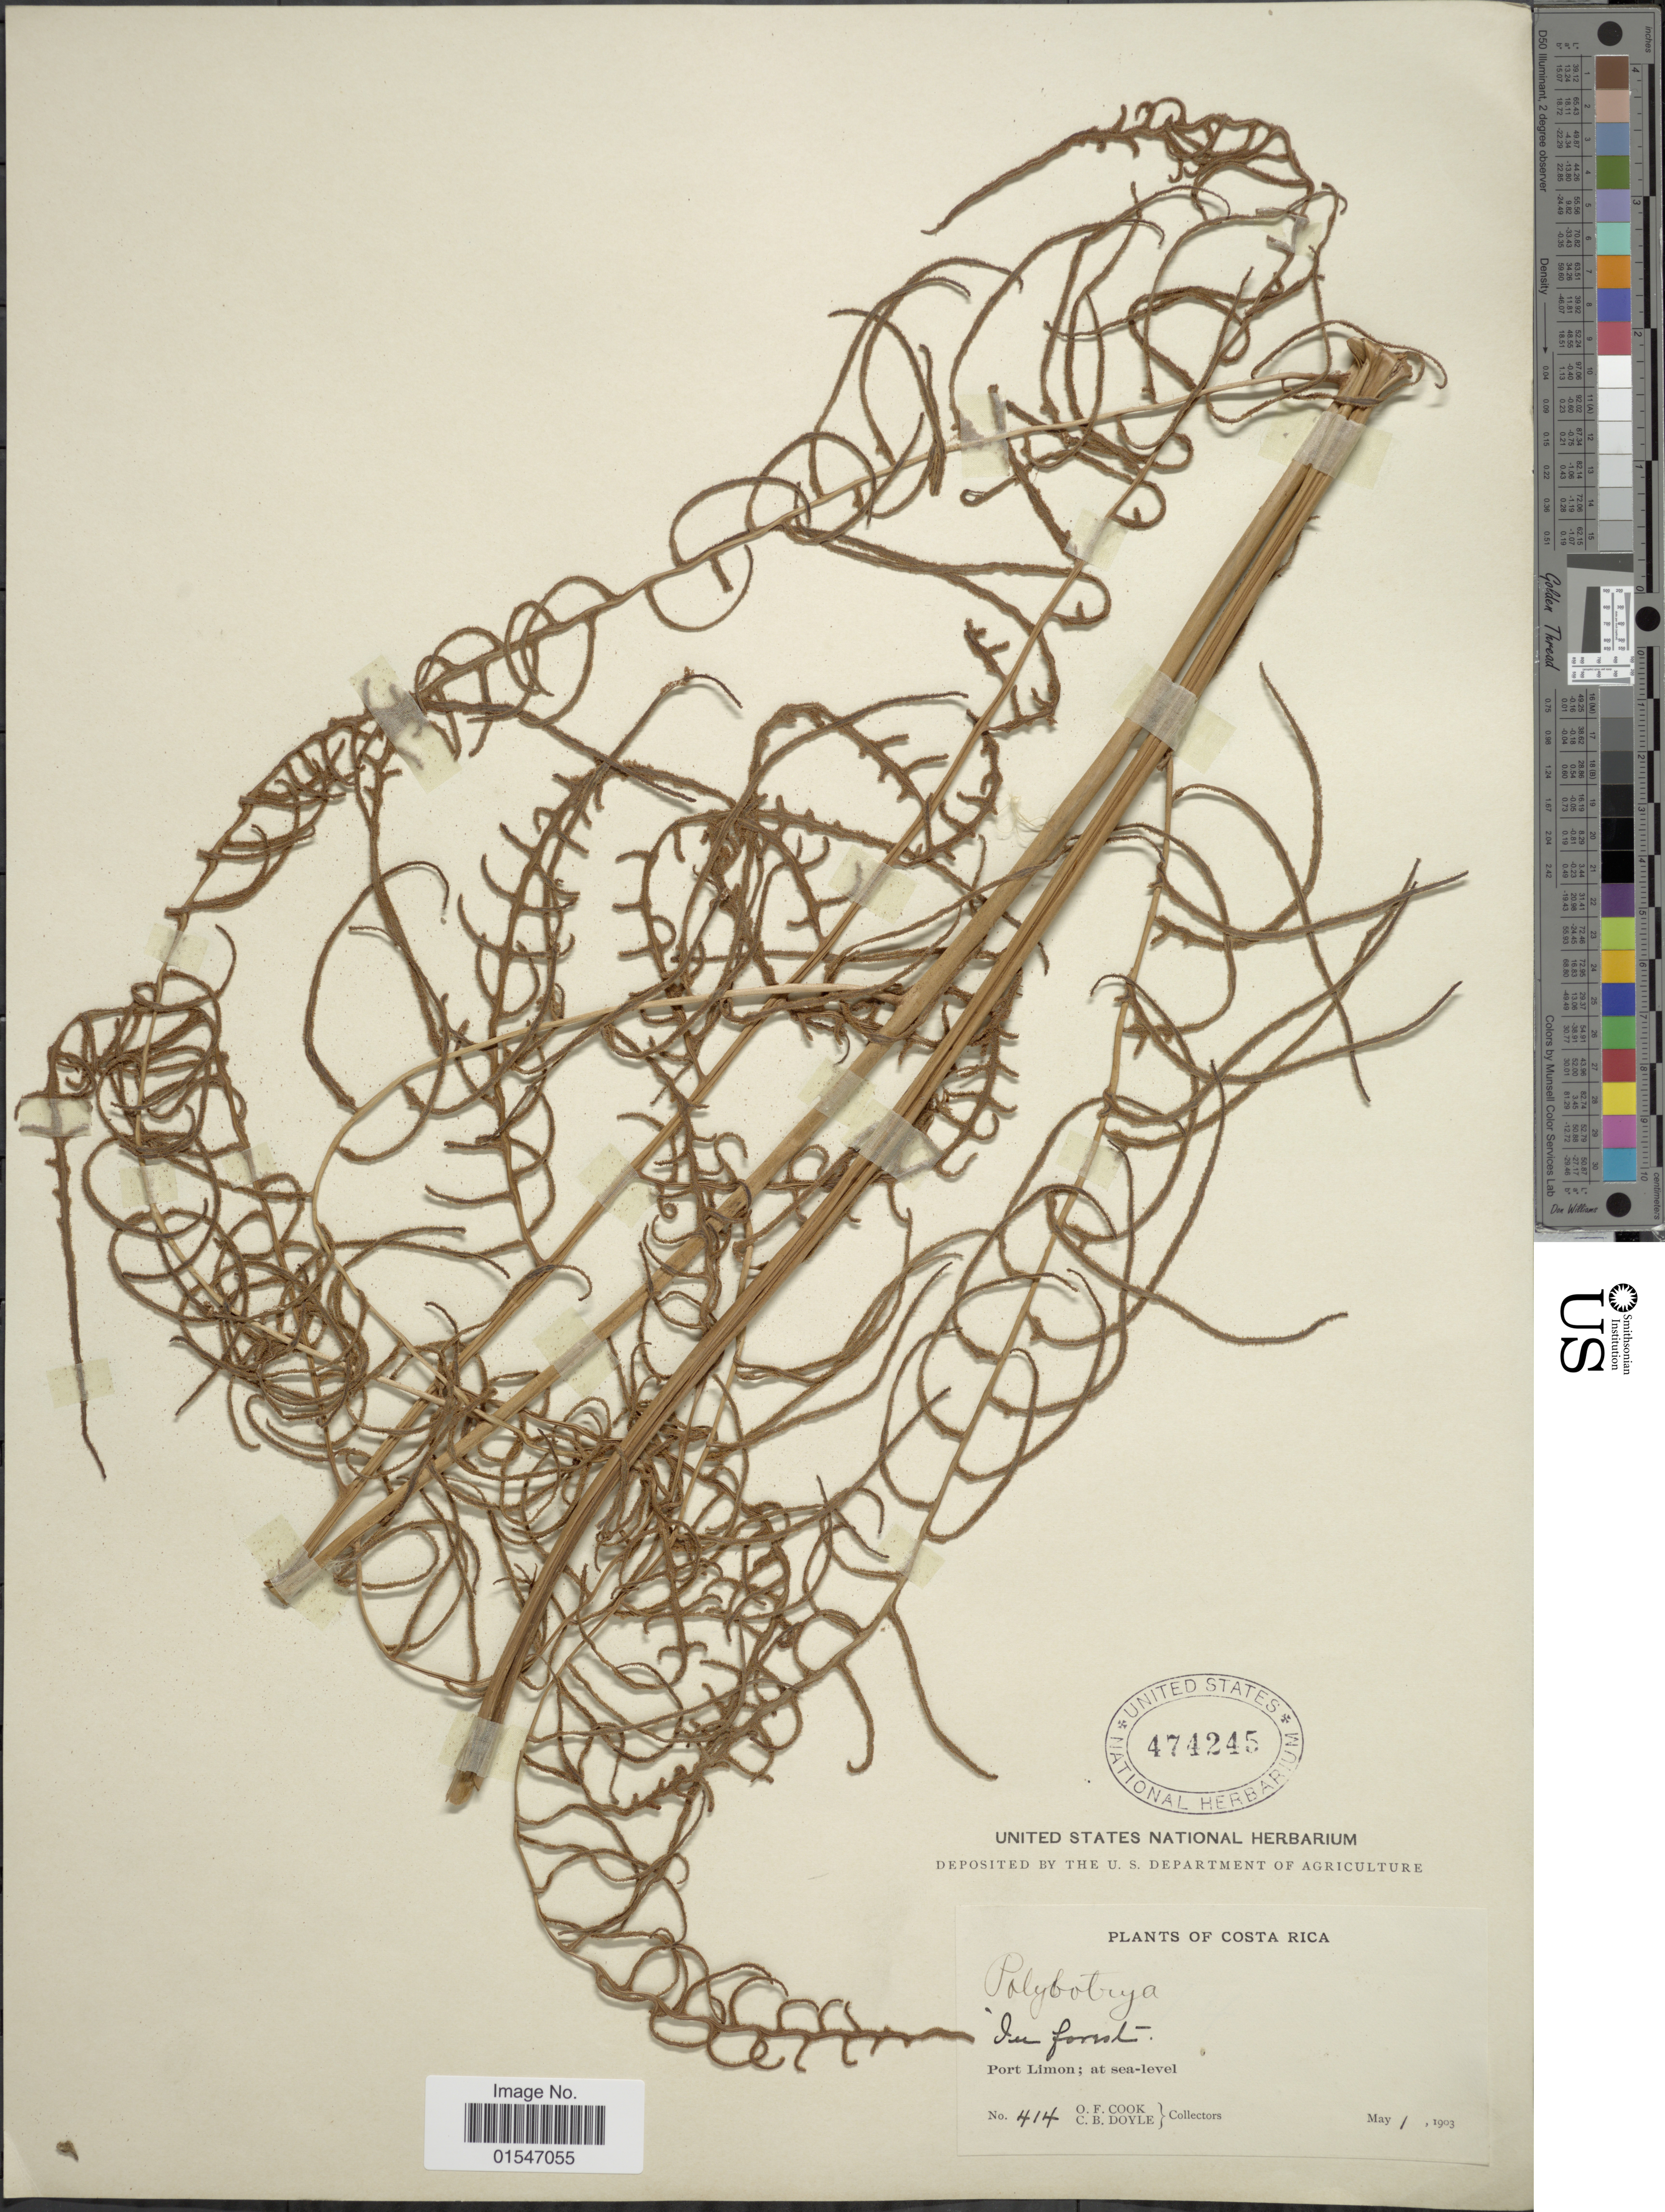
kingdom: Plantae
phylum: Tracheophyta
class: Polypodiopsida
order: Polypodiales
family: Dryopteridaceae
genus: Polybotrya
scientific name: Polybotrya caudata f. villosa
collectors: O. F. Cook & C. Doyle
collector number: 414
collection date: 1903-05-01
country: Costa Rica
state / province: Limón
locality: Port Limon. In forest.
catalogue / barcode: US 474245